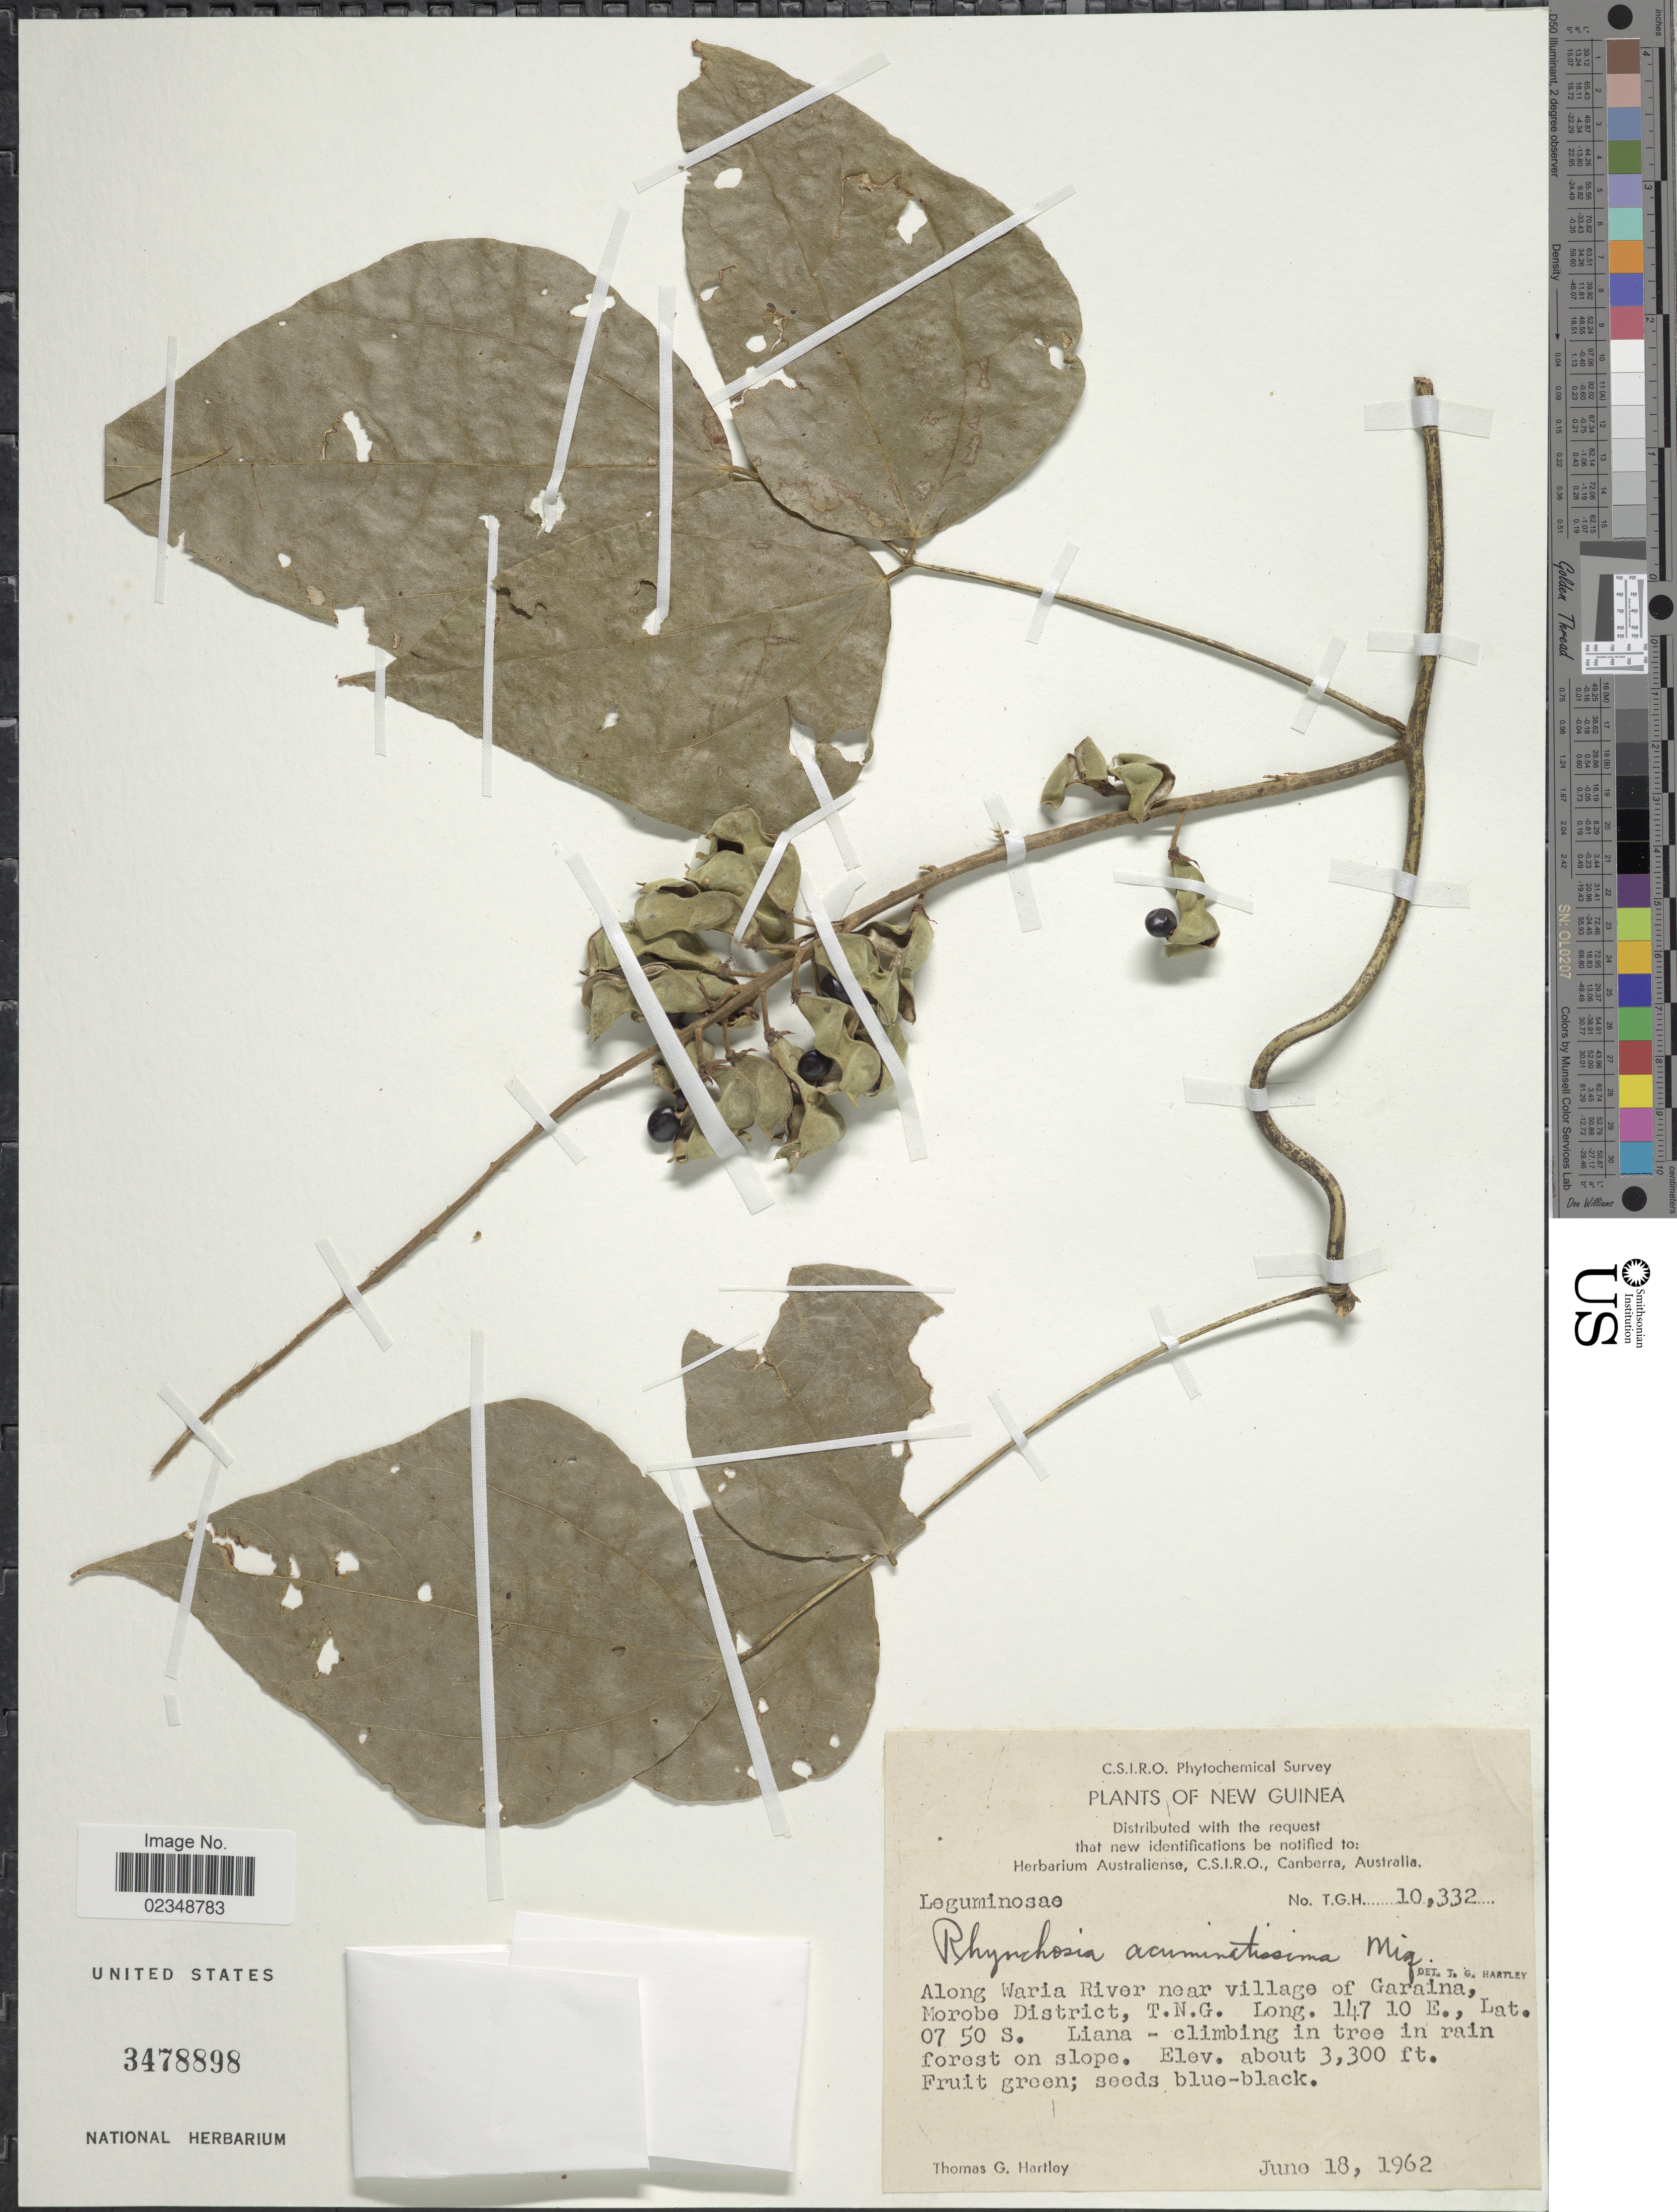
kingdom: Plantae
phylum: Tracheophyta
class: Magnoliopsida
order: Fabales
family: Fabaceae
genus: Rhynchosia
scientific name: Rhynchosia acuminatissima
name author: Miq.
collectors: T. G. Hartley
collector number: TGH10332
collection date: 1962-06-18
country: Papua New Guinea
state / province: Morobe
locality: New Guinea. Along Waria River near village of Garaina, Morobe District, T.N.G.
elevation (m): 1006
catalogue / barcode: US 3478898